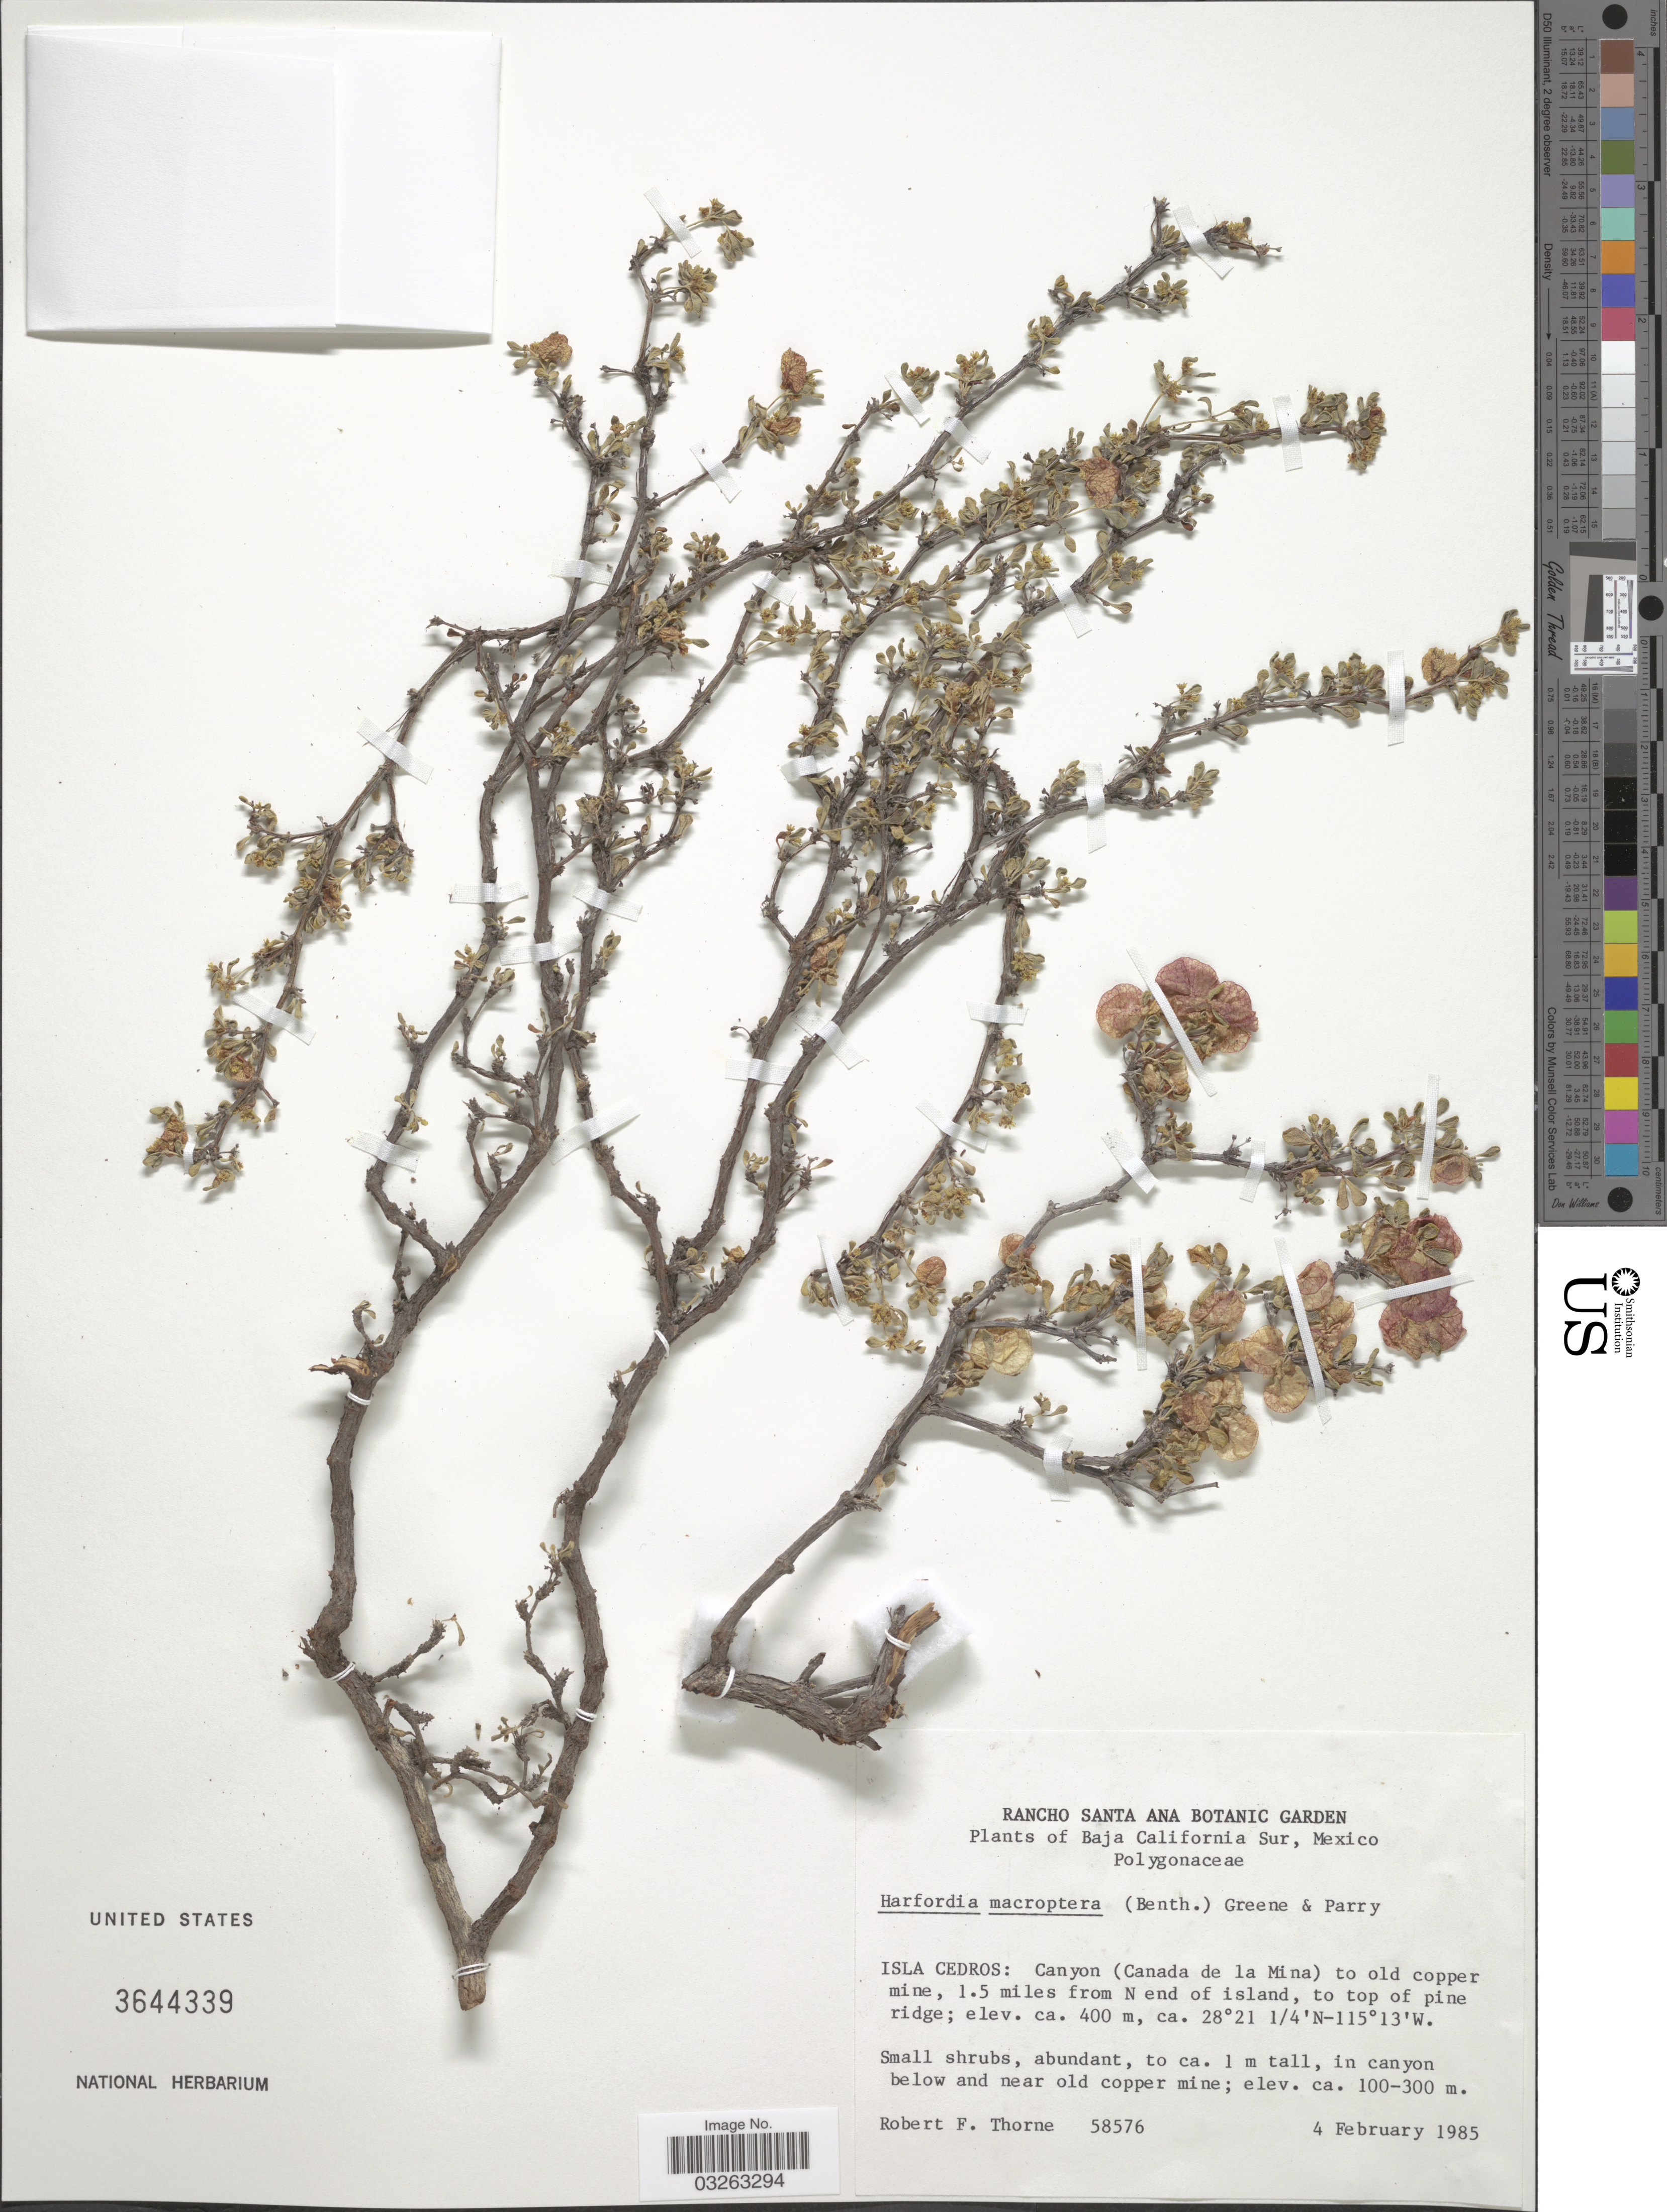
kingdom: Plantae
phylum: Tracheophyta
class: Magnoliopsida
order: Caryophyllales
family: Polygonaceae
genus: Harfordia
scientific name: Harfordia macroptera var. fruticosa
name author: (Greene) Reveal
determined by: Strong, Mark T., (BOT), Smithsonian Institution - National Museum of Natural History (UNITED STATES)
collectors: R. F. Thorne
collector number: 58576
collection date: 1985-02-04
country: Mexico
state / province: Baja California Sur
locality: Isla Cedros: Canyon (Canada de la Mina) to old copper mine, 1.5 miles from N end of island, to top of pine ridge.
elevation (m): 400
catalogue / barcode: US 3644339